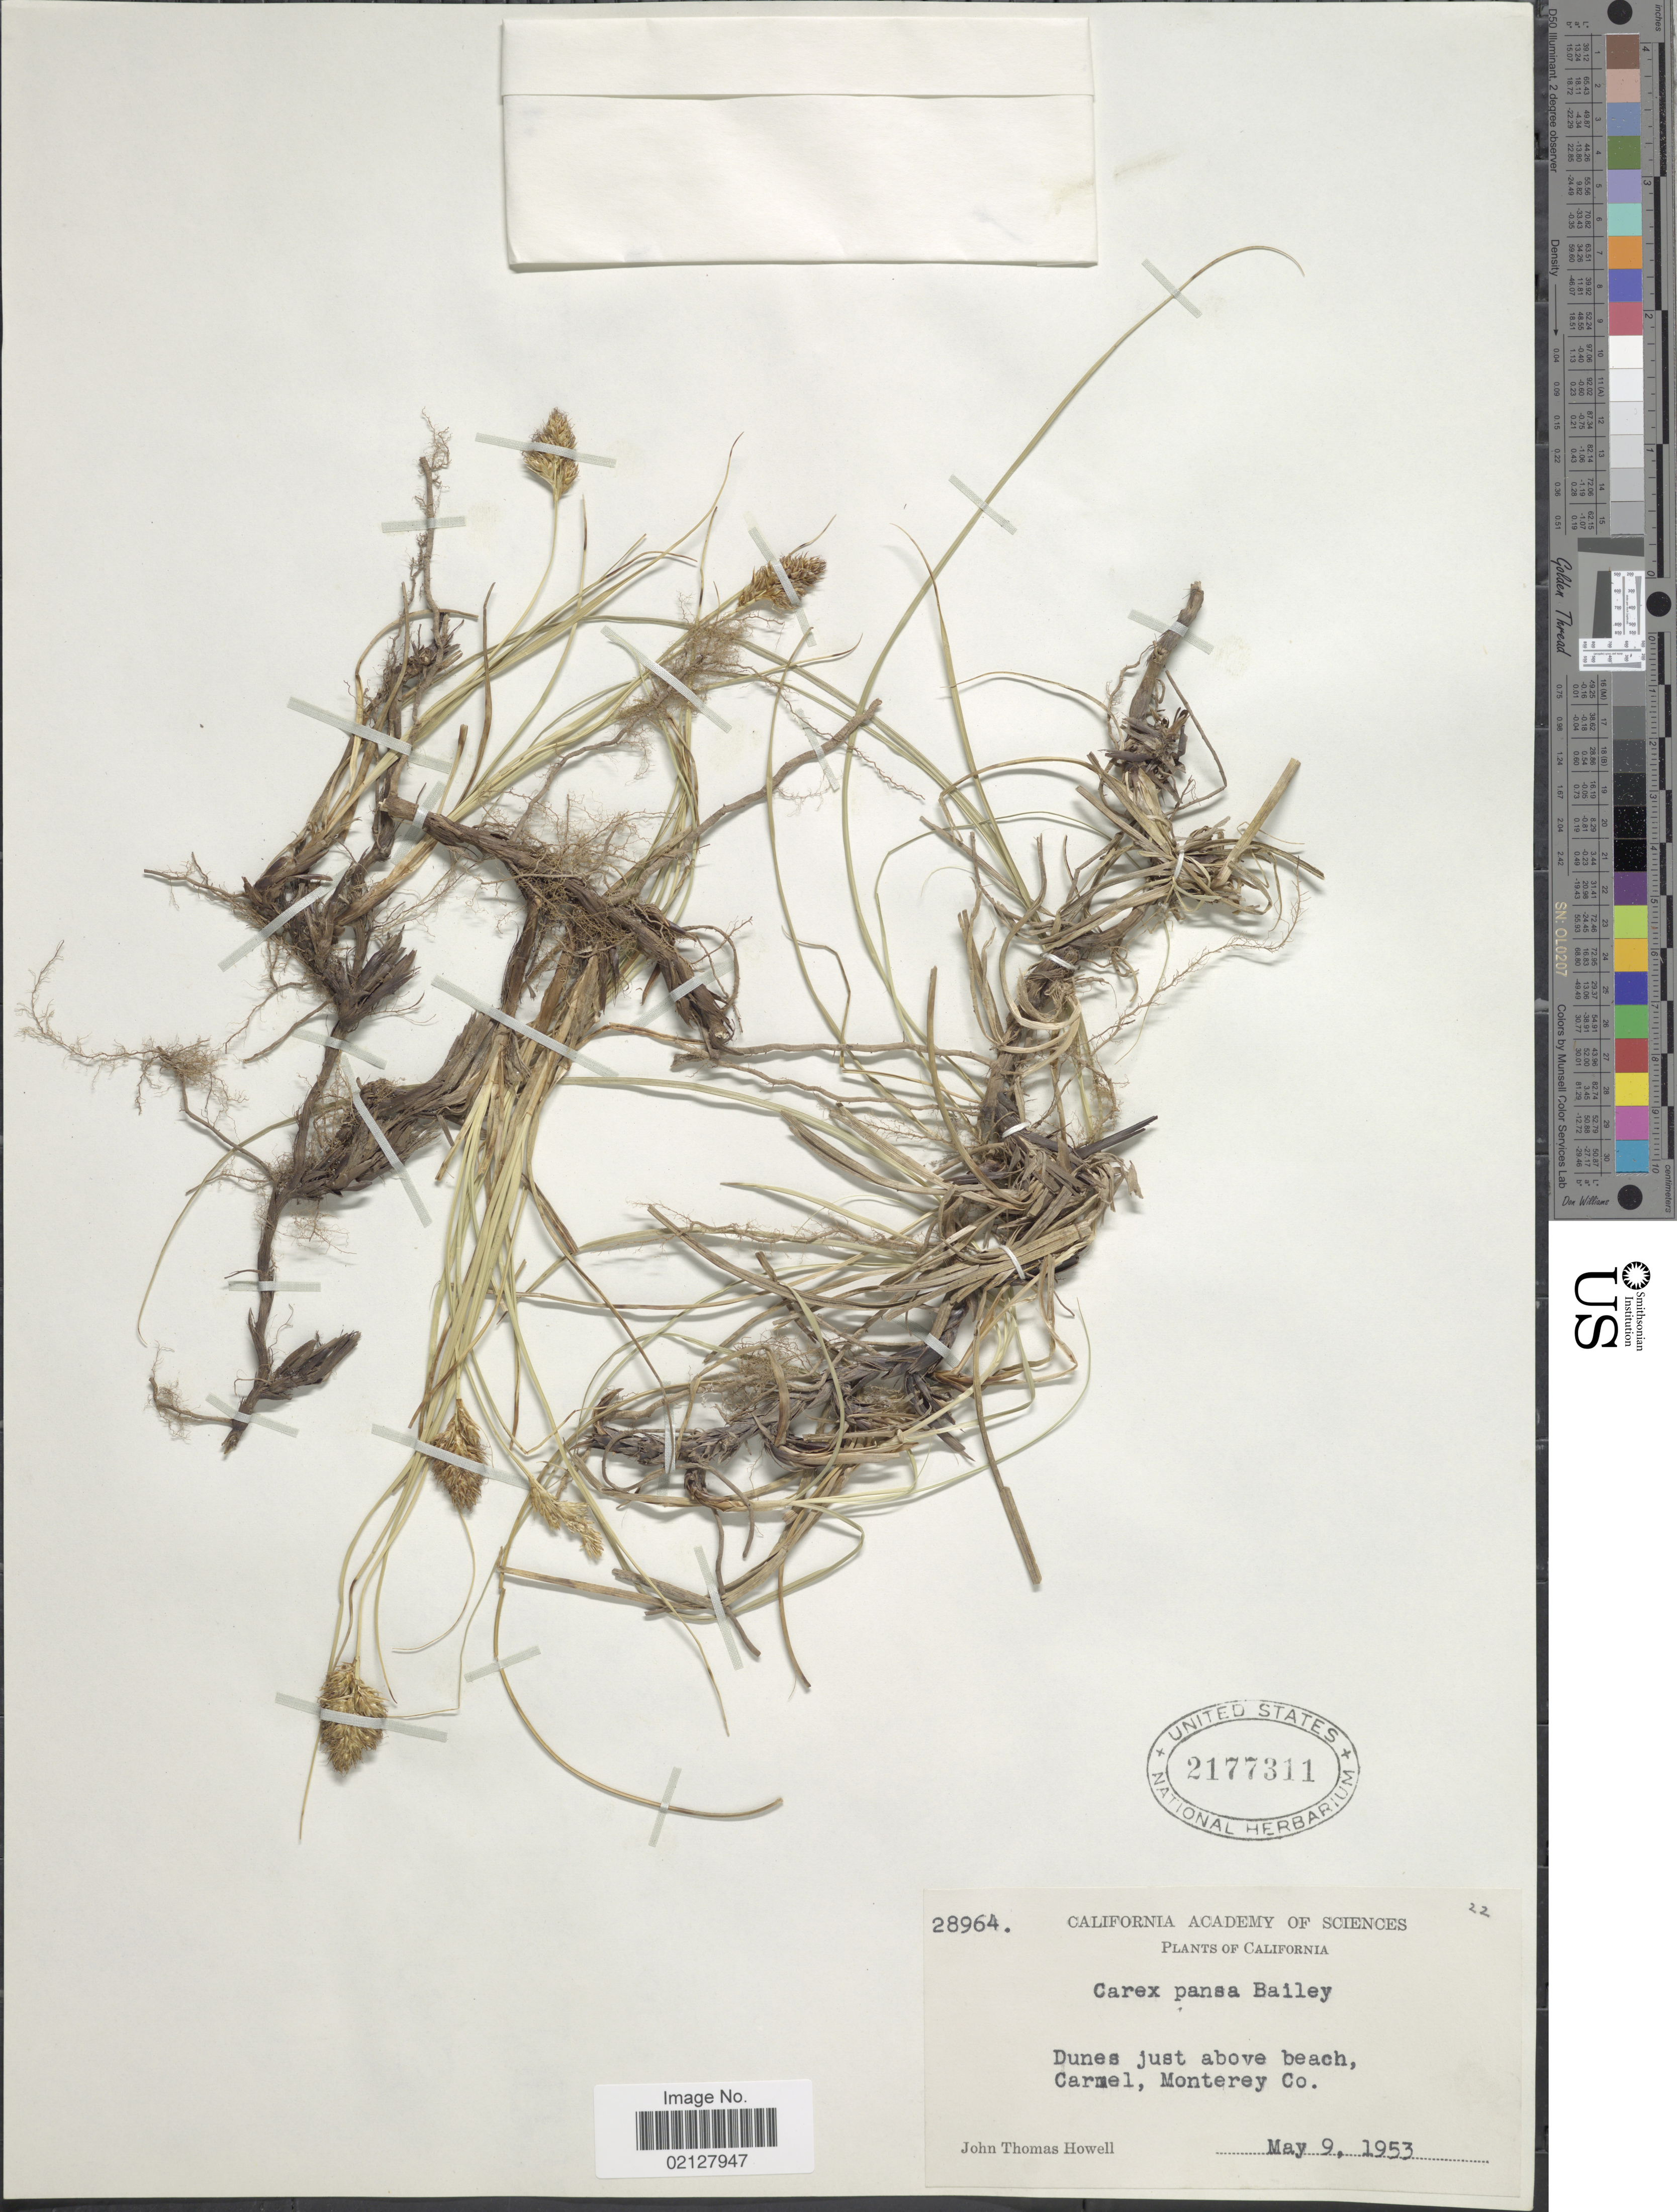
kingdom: Plantae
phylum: Tracheophyta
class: Liliopsida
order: Poales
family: Cyperaceae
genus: Carex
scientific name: Carex pansa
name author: L.H. Bailey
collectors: J. T. Howell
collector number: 28964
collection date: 1953-05-09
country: United States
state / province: California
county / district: Monterey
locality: Dunes just above beach, Carmel, Monterey Co.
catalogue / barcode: US 2177311